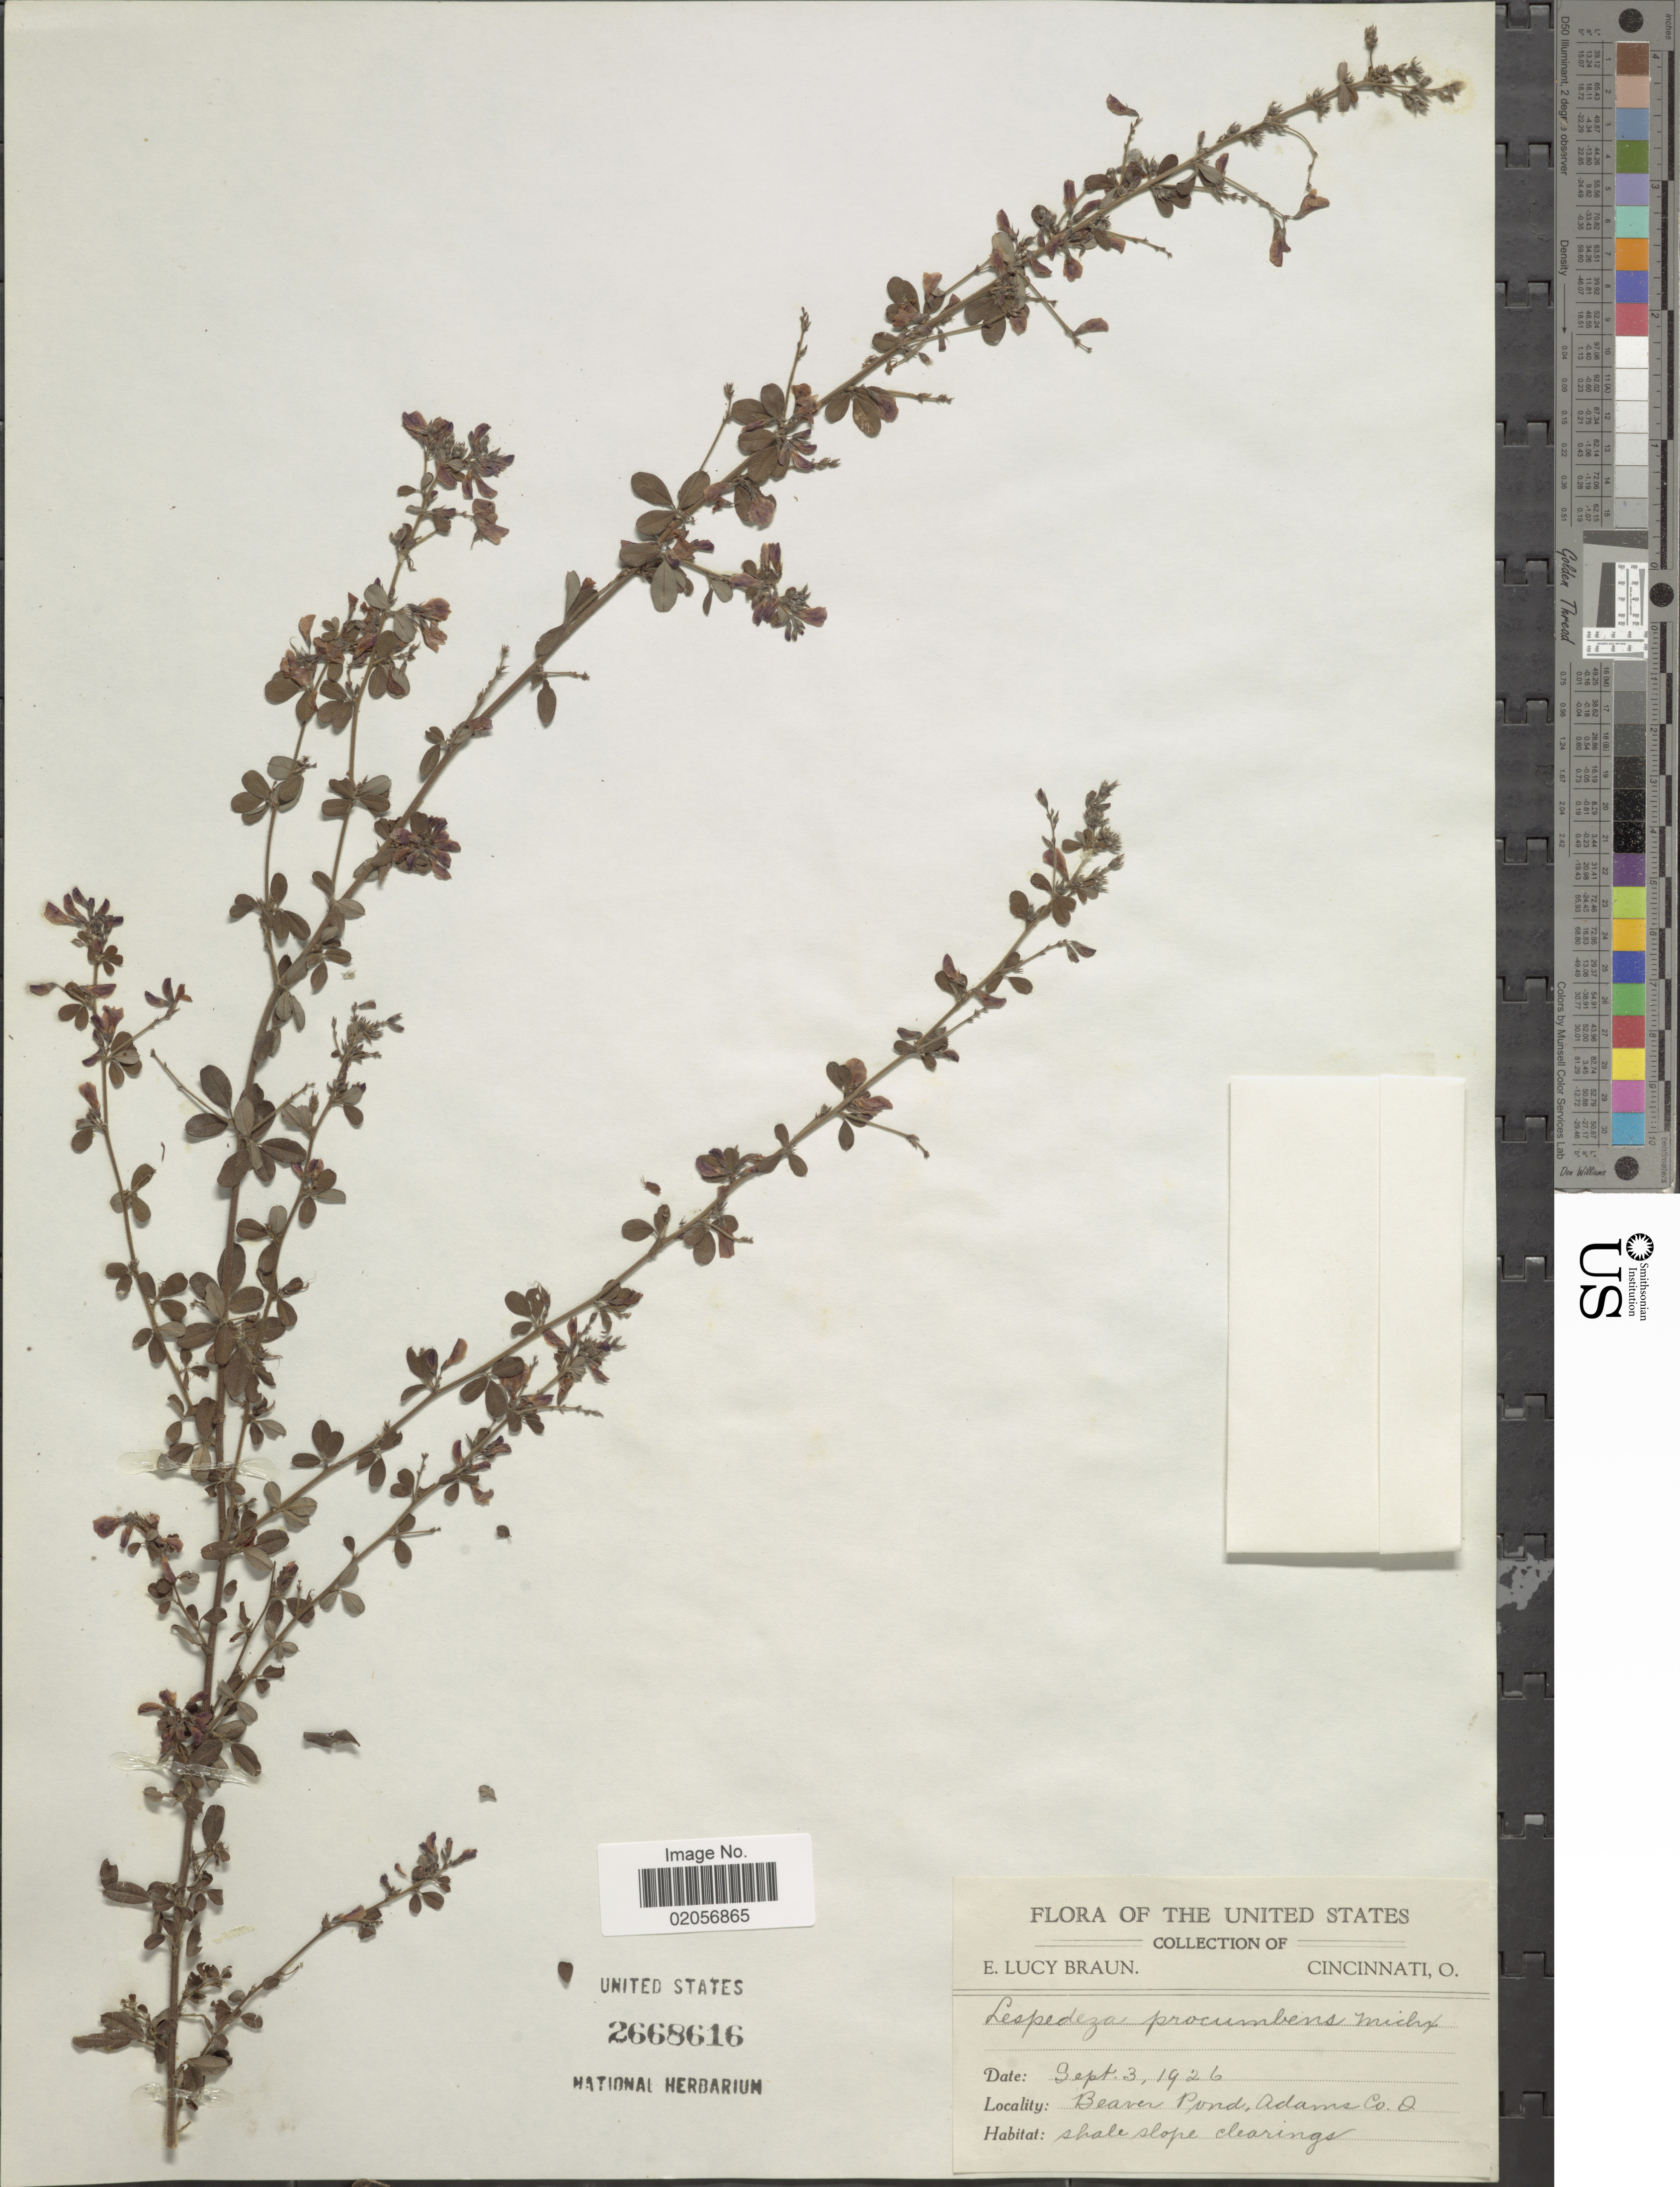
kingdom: Plantae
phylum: Tracheophyta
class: Magnoliopsida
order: Fabales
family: Fabaceae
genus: Lespedeza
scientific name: Lespedeza procumbens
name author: Michx.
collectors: E. L. Braun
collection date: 1926-09-03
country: United States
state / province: Ohio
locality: Beaver Pond, Adams Co.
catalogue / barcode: US 2668615